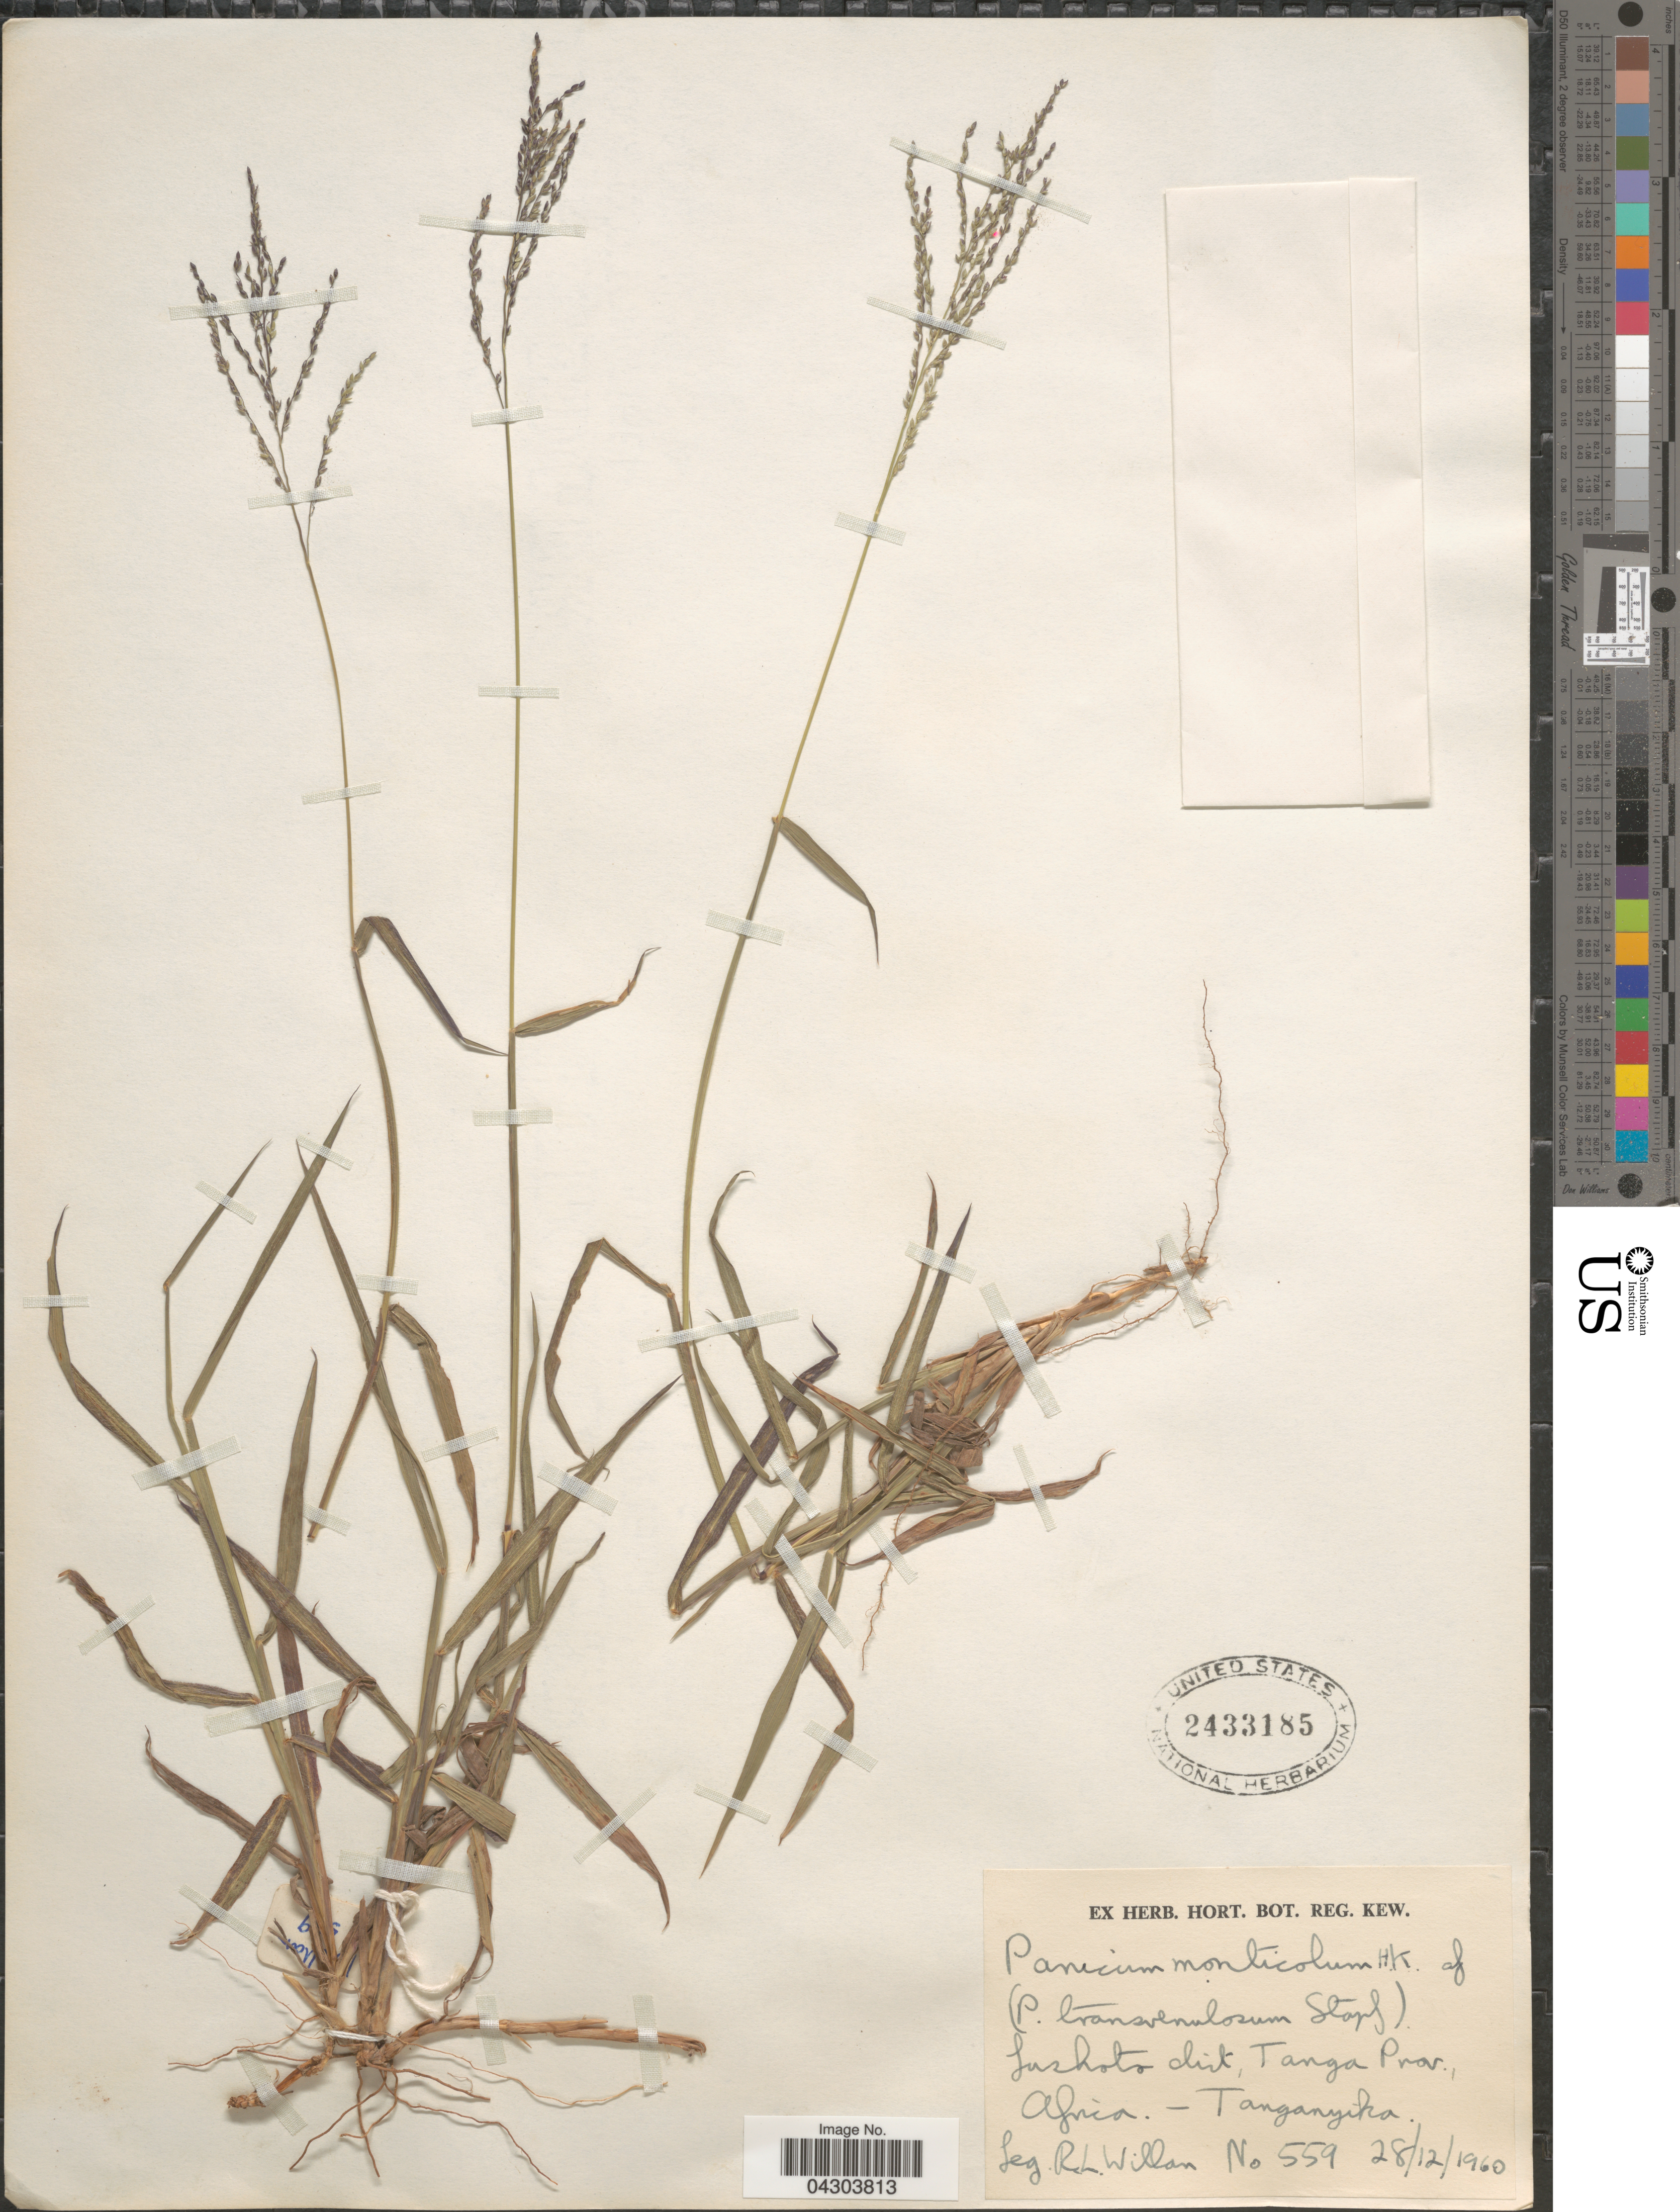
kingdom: Plantae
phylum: Tracheophyta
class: Liliopsida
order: Poales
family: Poaceae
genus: Panicum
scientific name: Panicum monticola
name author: Hillebr.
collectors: R. Willan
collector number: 559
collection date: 1960-12-28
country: Tanzania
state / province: Tanga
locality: Lushots dist. Tanganyika.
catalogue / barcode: US 2433185